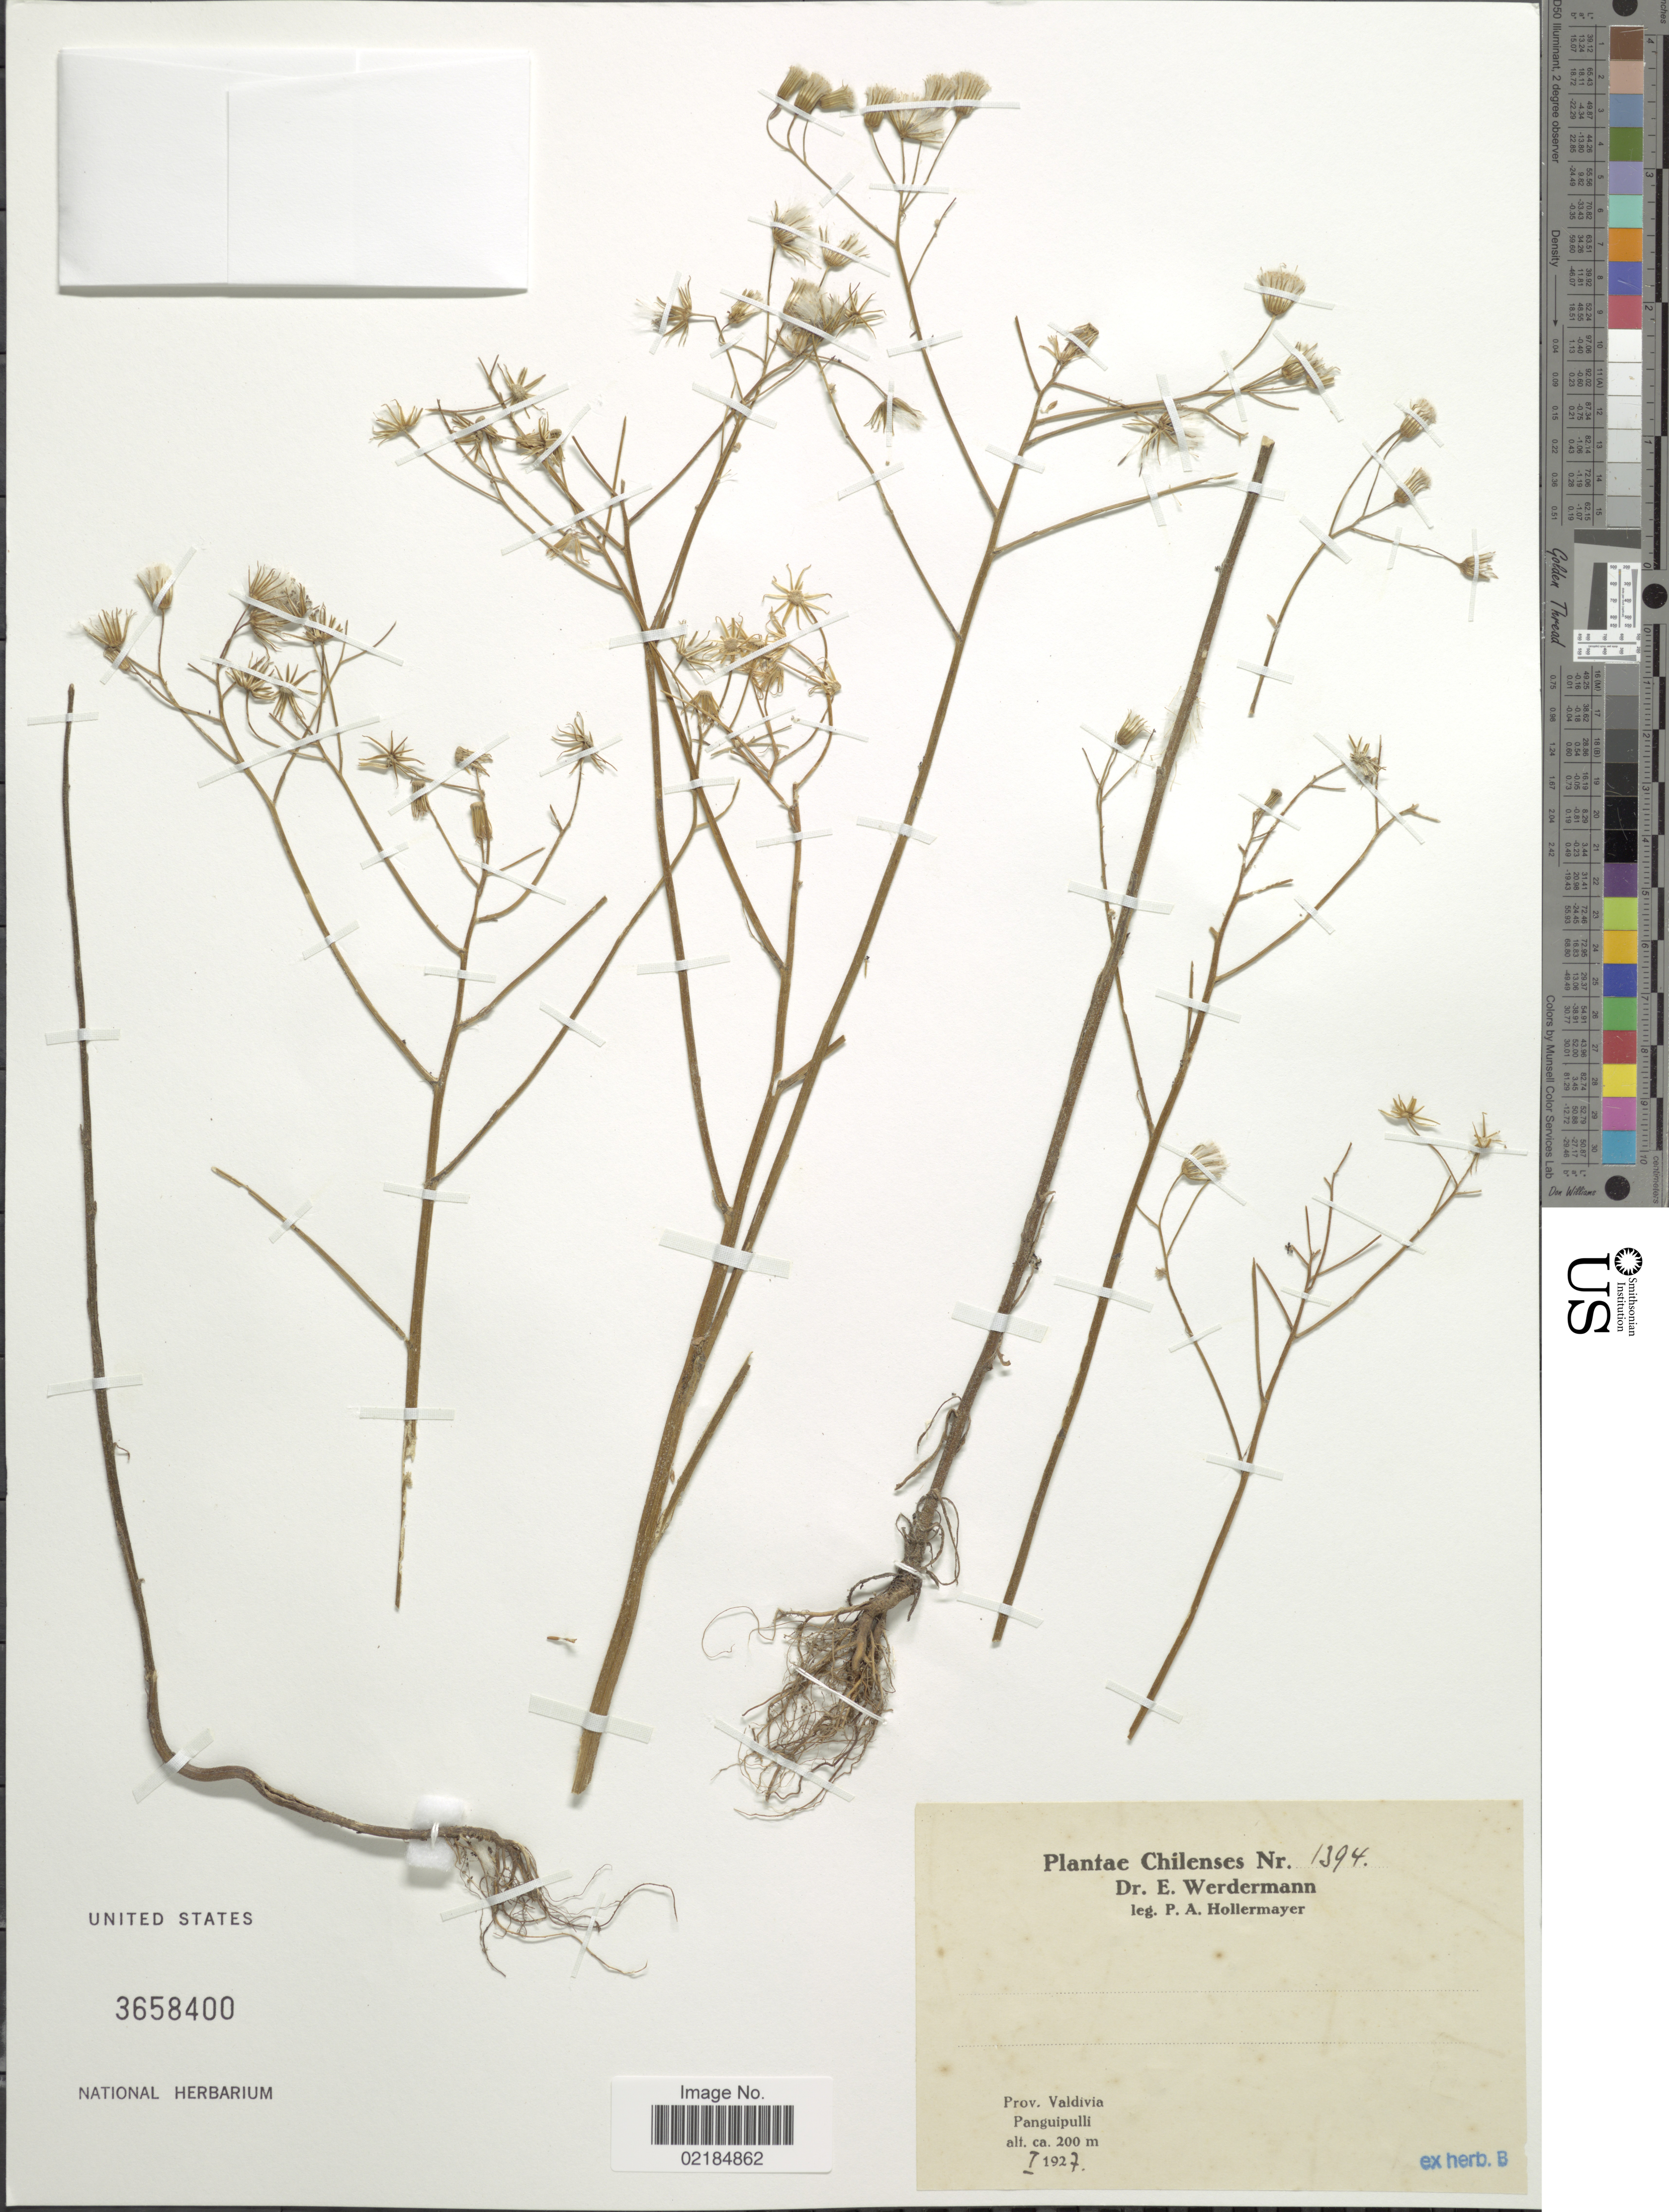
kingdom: Plantae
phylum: Tracheophyta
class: Magnoliopsida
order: Asterales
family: Asteraceae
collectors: P. Hollermayer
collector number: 1394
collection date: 1927-01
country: Chile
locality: Chilenses. Prov. Valdivia. Panguipulli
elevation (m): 200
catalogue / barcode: US 3658400